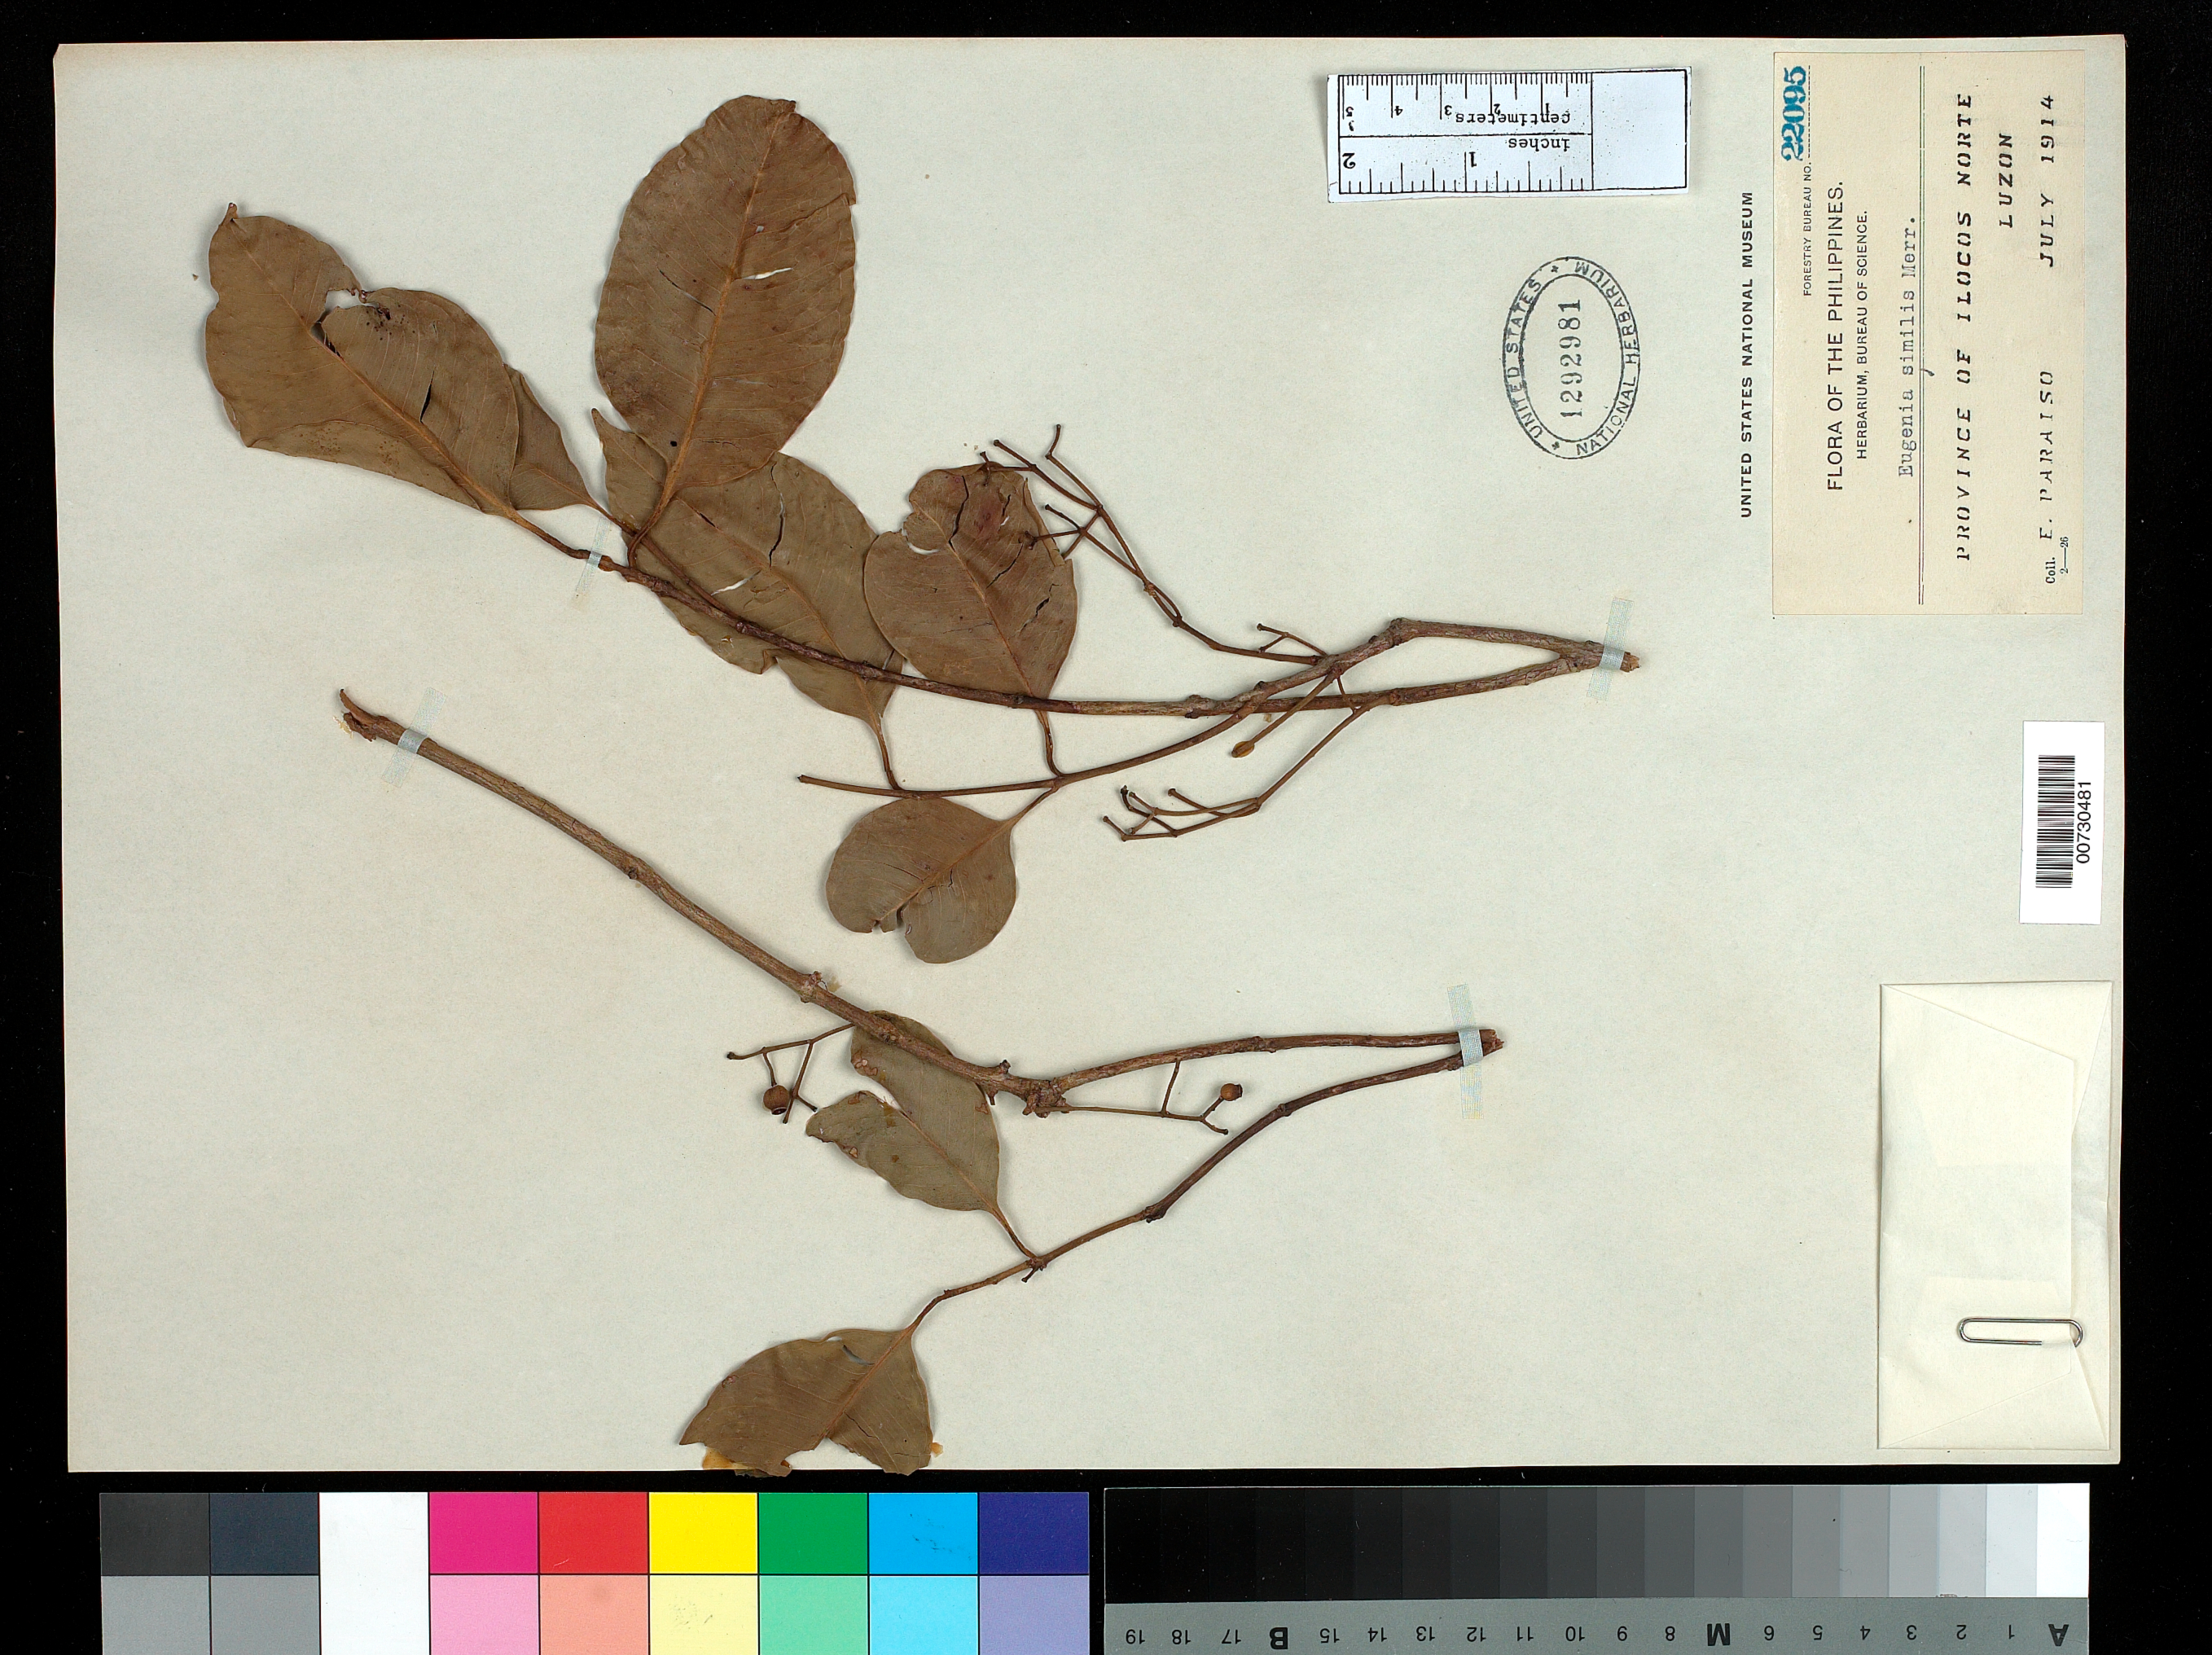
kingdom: Plantae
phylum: Tracheophyta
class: Magnoliopsida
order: Myrtales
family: Myrtaceae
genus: Syzygium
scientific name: Syzygium simile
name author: (Merr.) Merr.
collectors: E. Paraiso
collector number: For. Bur. 22095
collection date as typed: Jul 1914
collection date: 1914-07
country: Philippines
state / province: Ilocos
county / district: Ilocos Norte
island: Luzon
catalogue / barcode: US 1292981